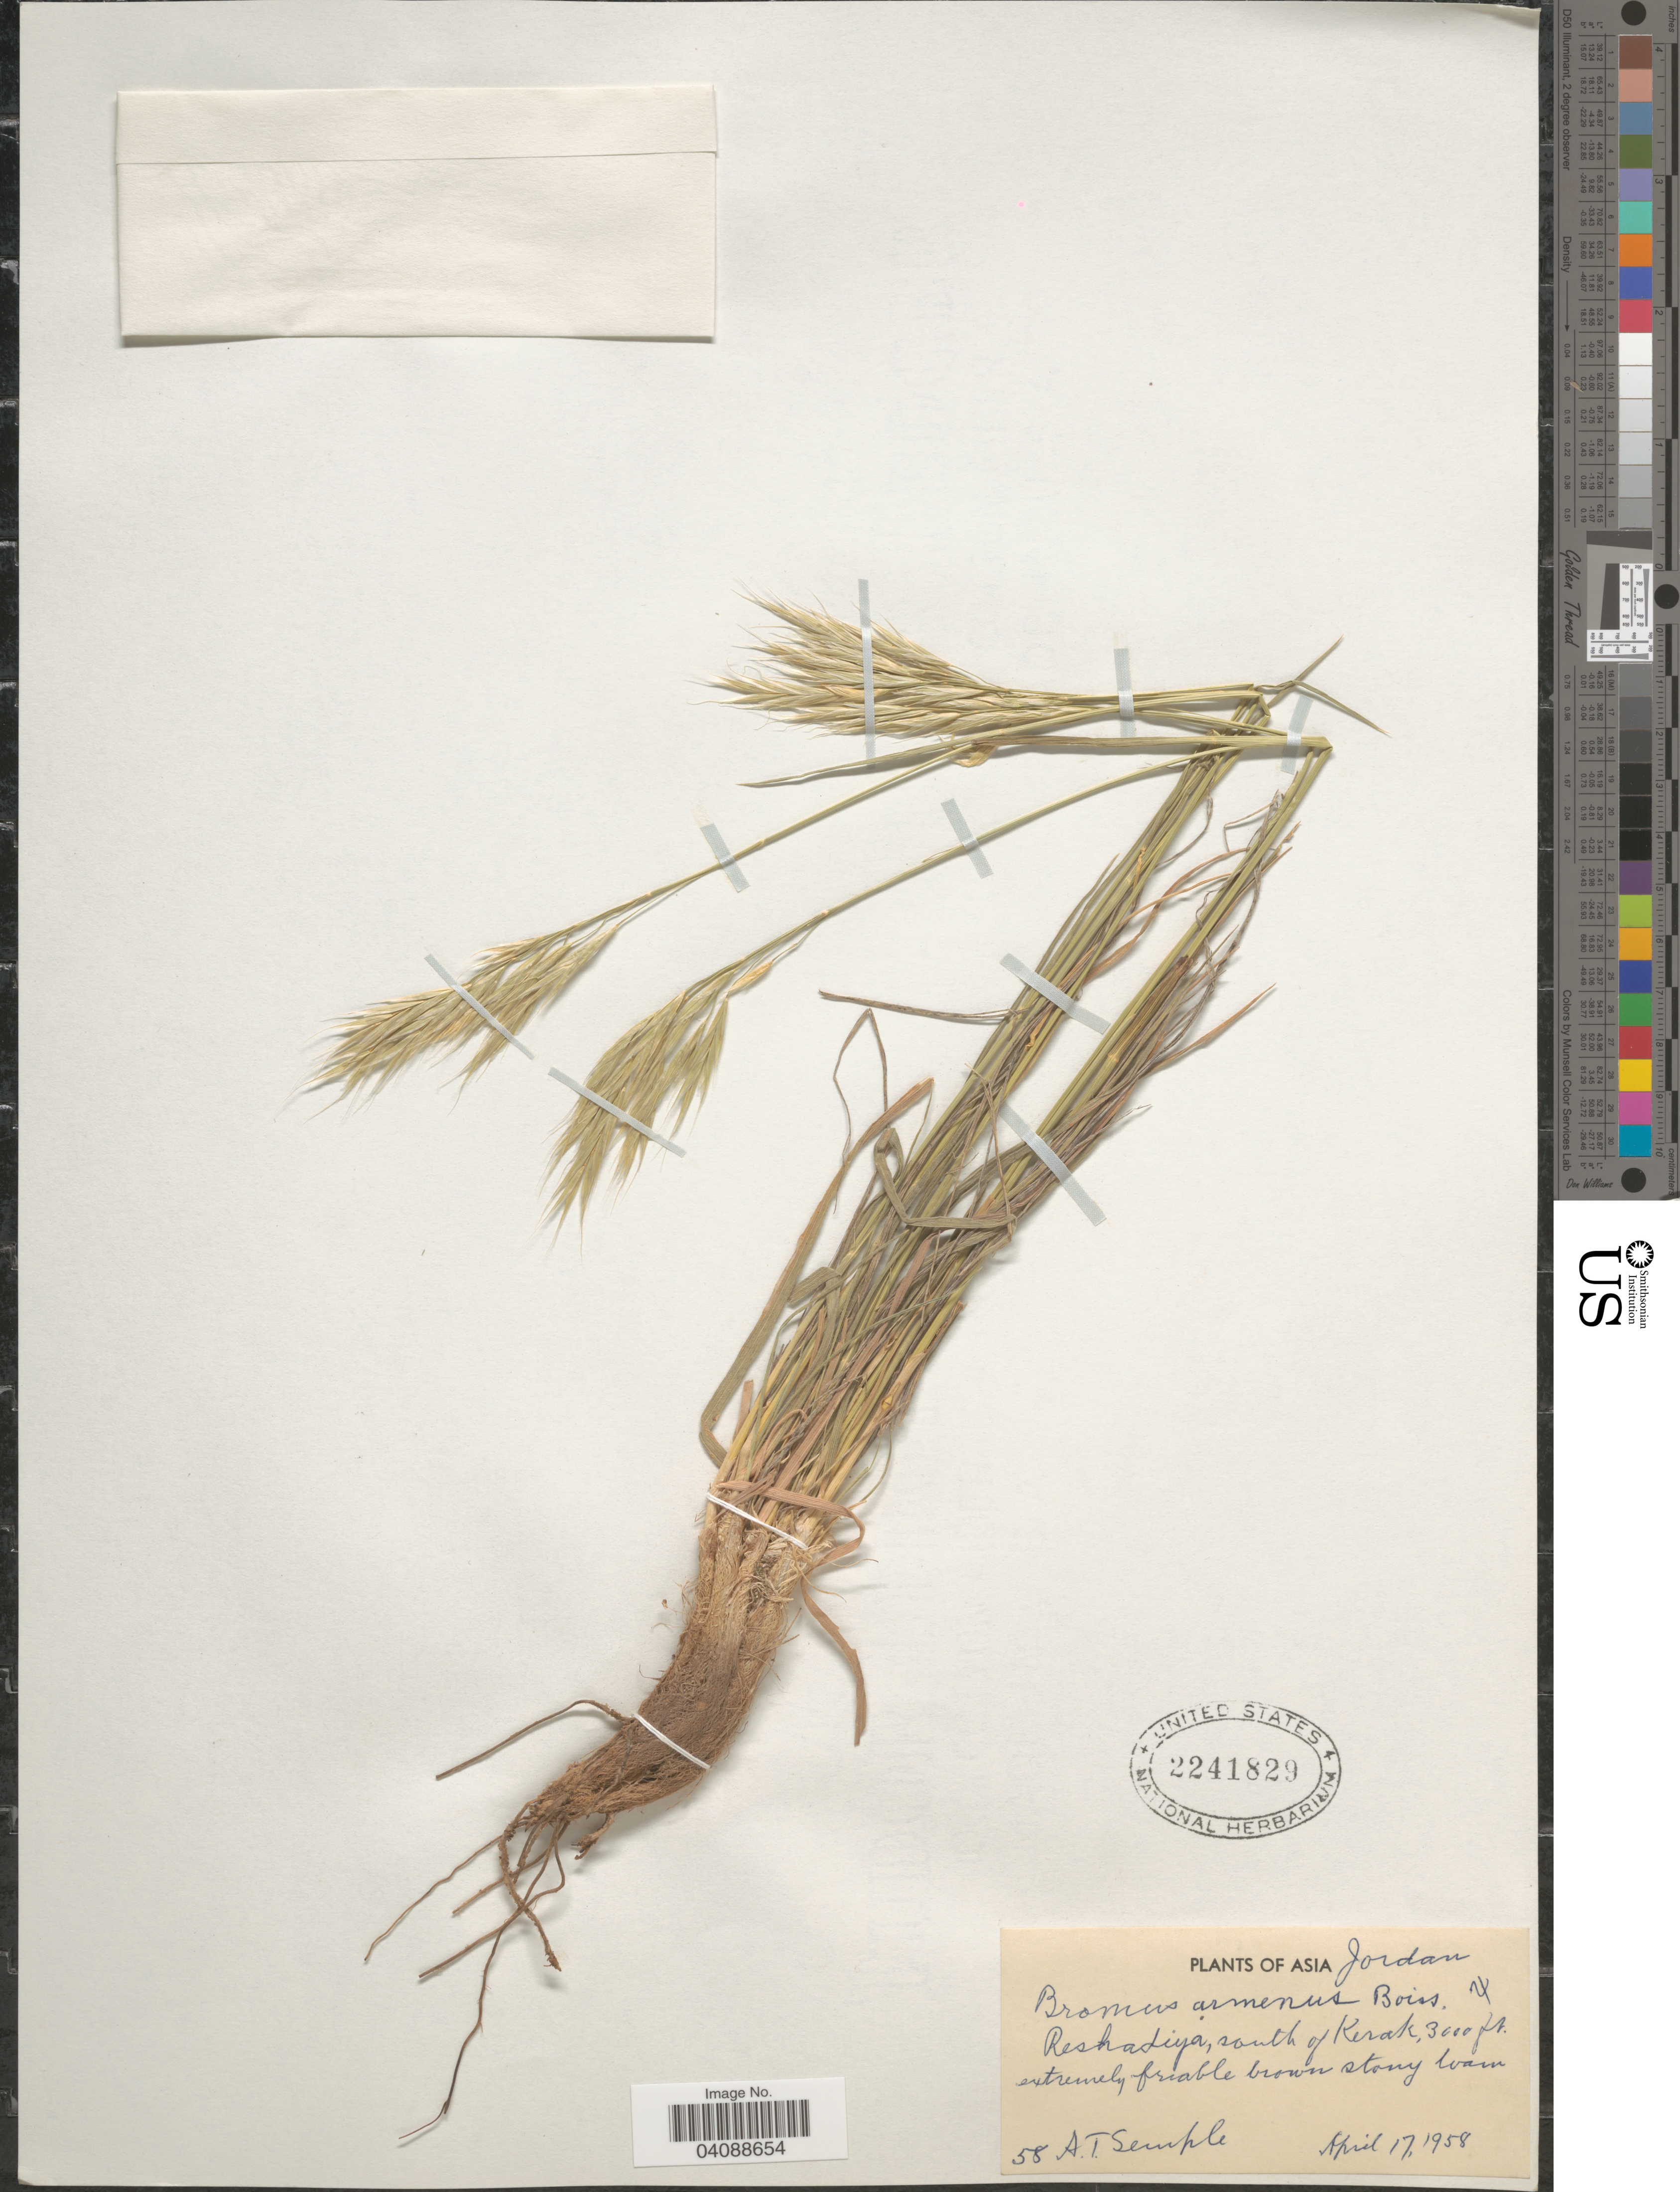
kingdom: Plantae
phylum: Tracheophyta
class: Liliopsida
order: Poales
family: Poaceae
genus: Bromus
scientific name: Bromus armenus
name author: Boiss.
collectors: A. Semple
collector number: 58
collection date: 1958-04-17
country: Jordan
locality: Asia. Jordan. Reshadiya, south of Kerak.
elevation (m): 914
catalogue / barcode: US 2241829